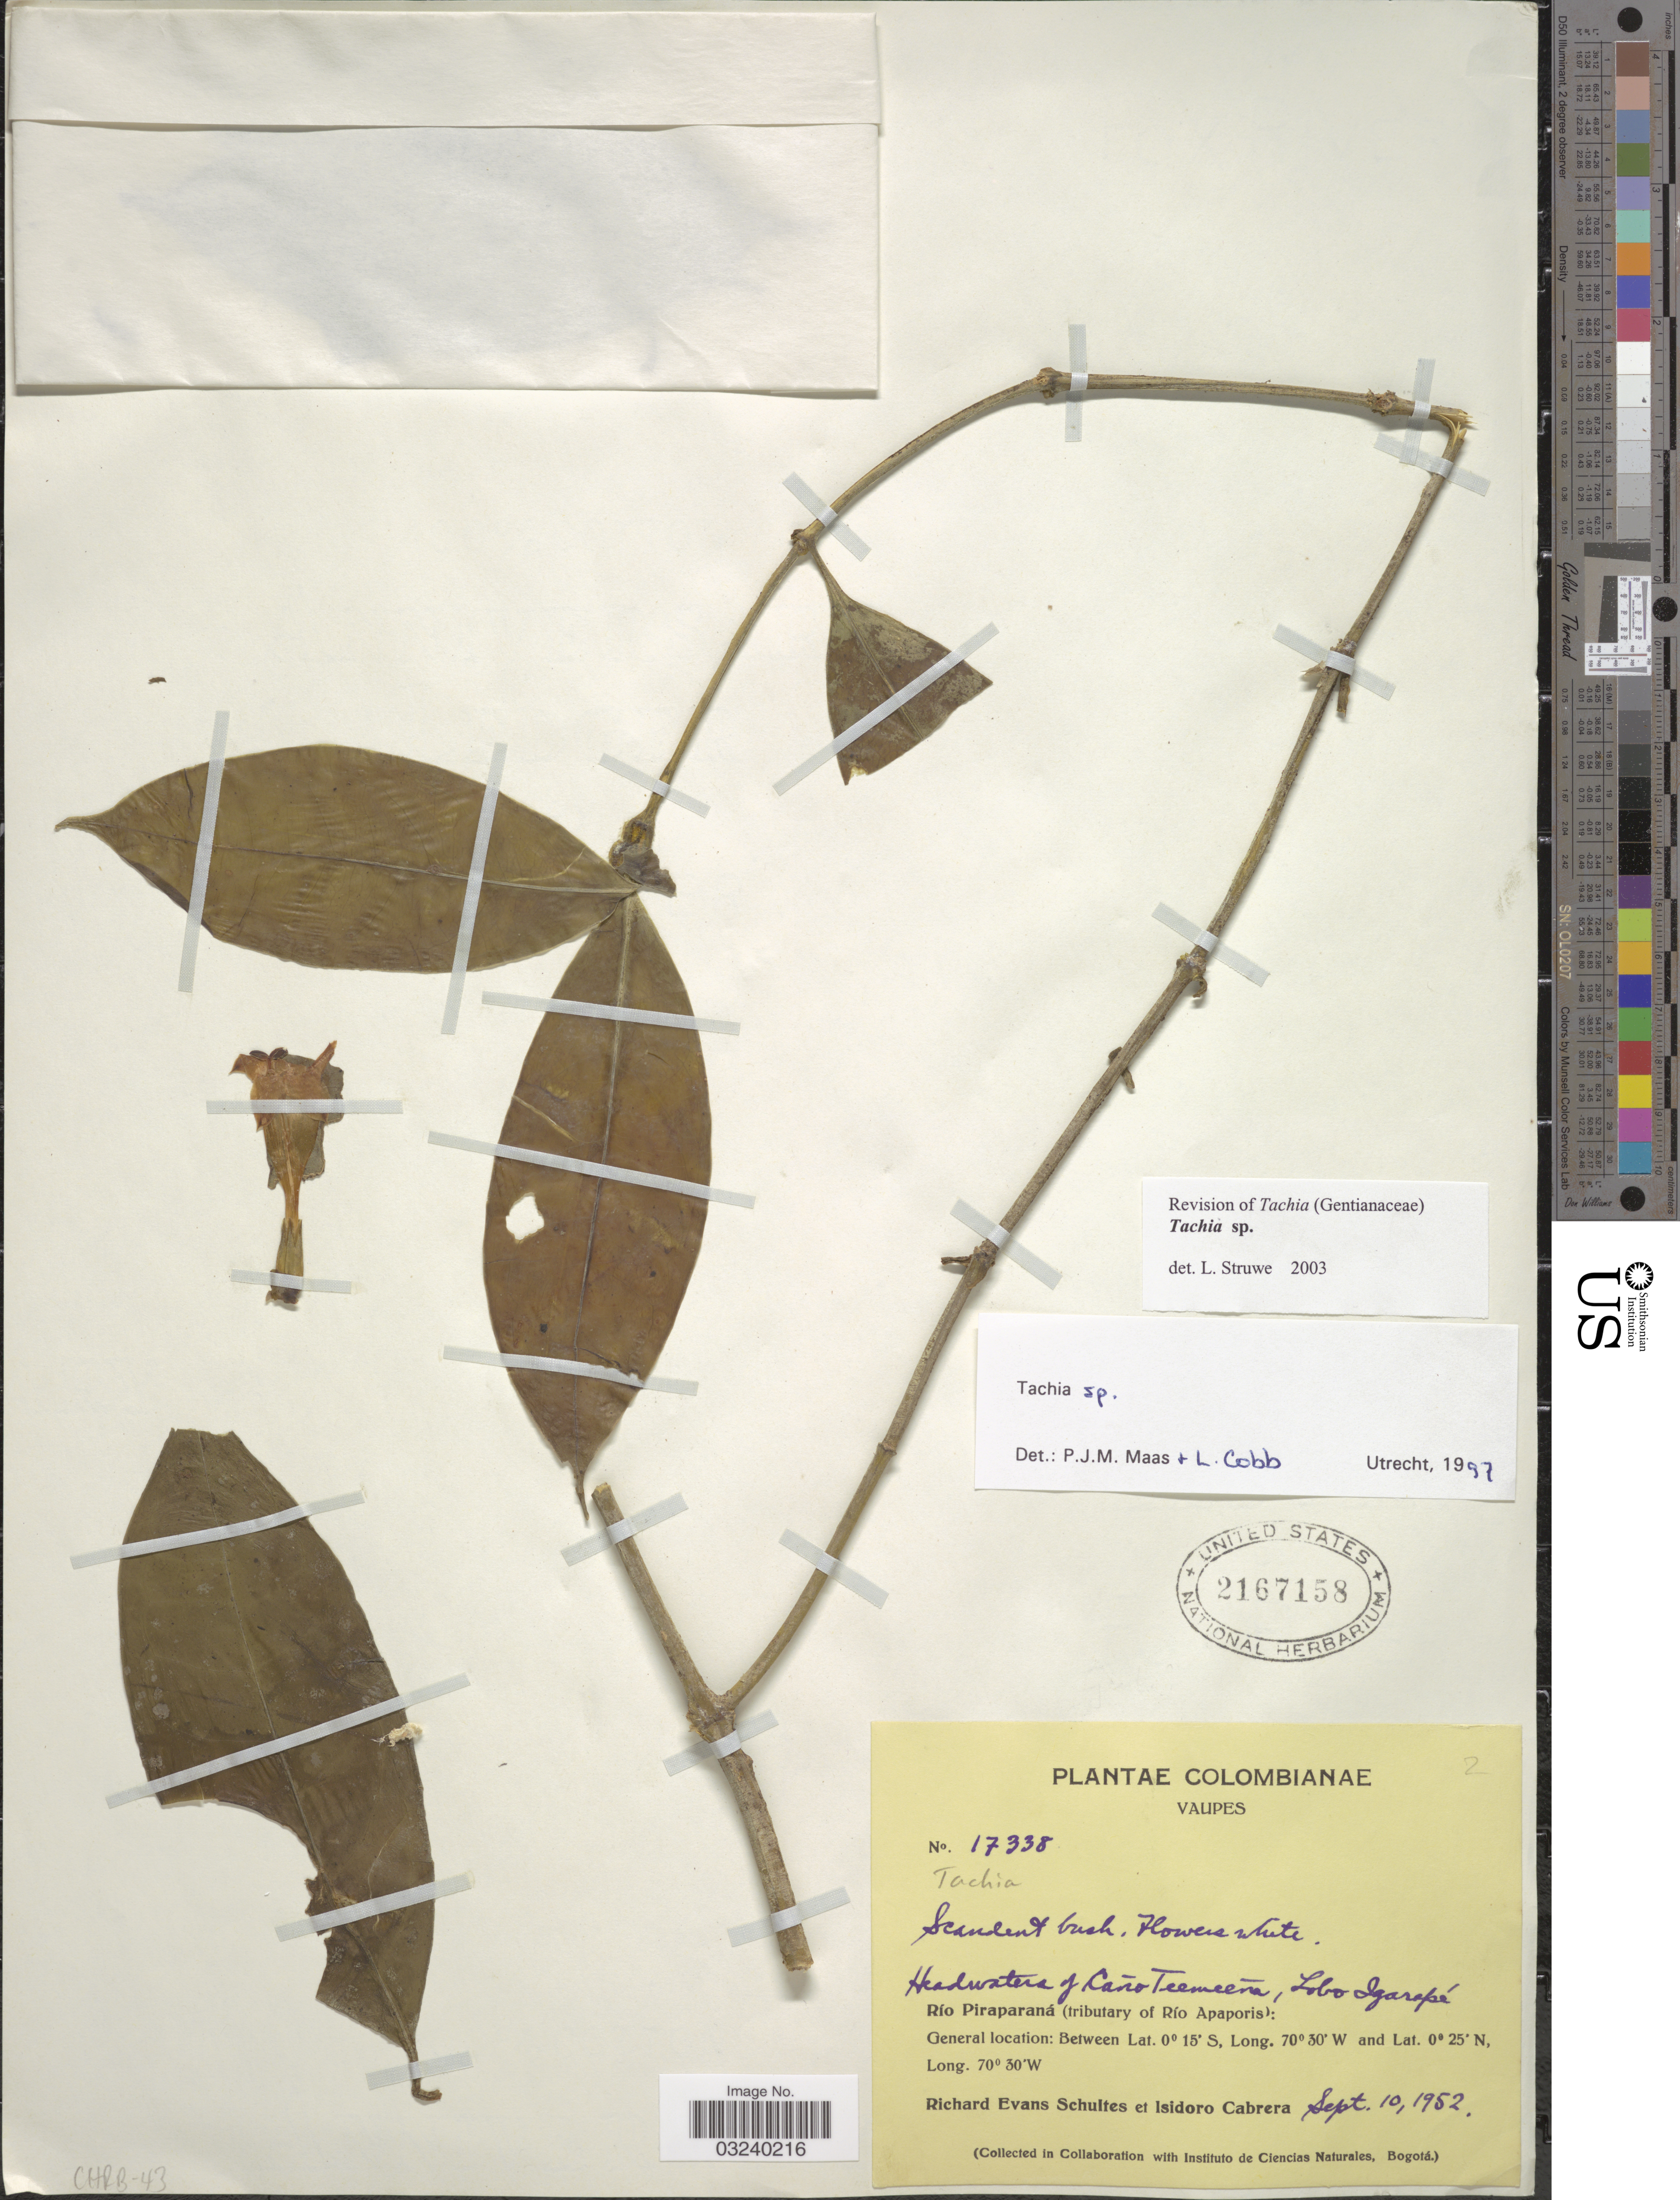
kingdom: Plantae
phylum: Tracheophyta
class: Magnoliopsida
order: Gentianales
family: Gentianaceae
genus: Tachia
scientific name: Tachia sp.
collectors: R. E. Schultes & I. Cabrera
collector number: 17338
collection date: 1952-09-10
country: Colombia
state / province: Vaupés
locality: Headwaters of Caño Teemeeña, Lobo Igarapé, Río Piraparaná (tributary of Río Apaporis).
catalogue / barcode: US 2167158